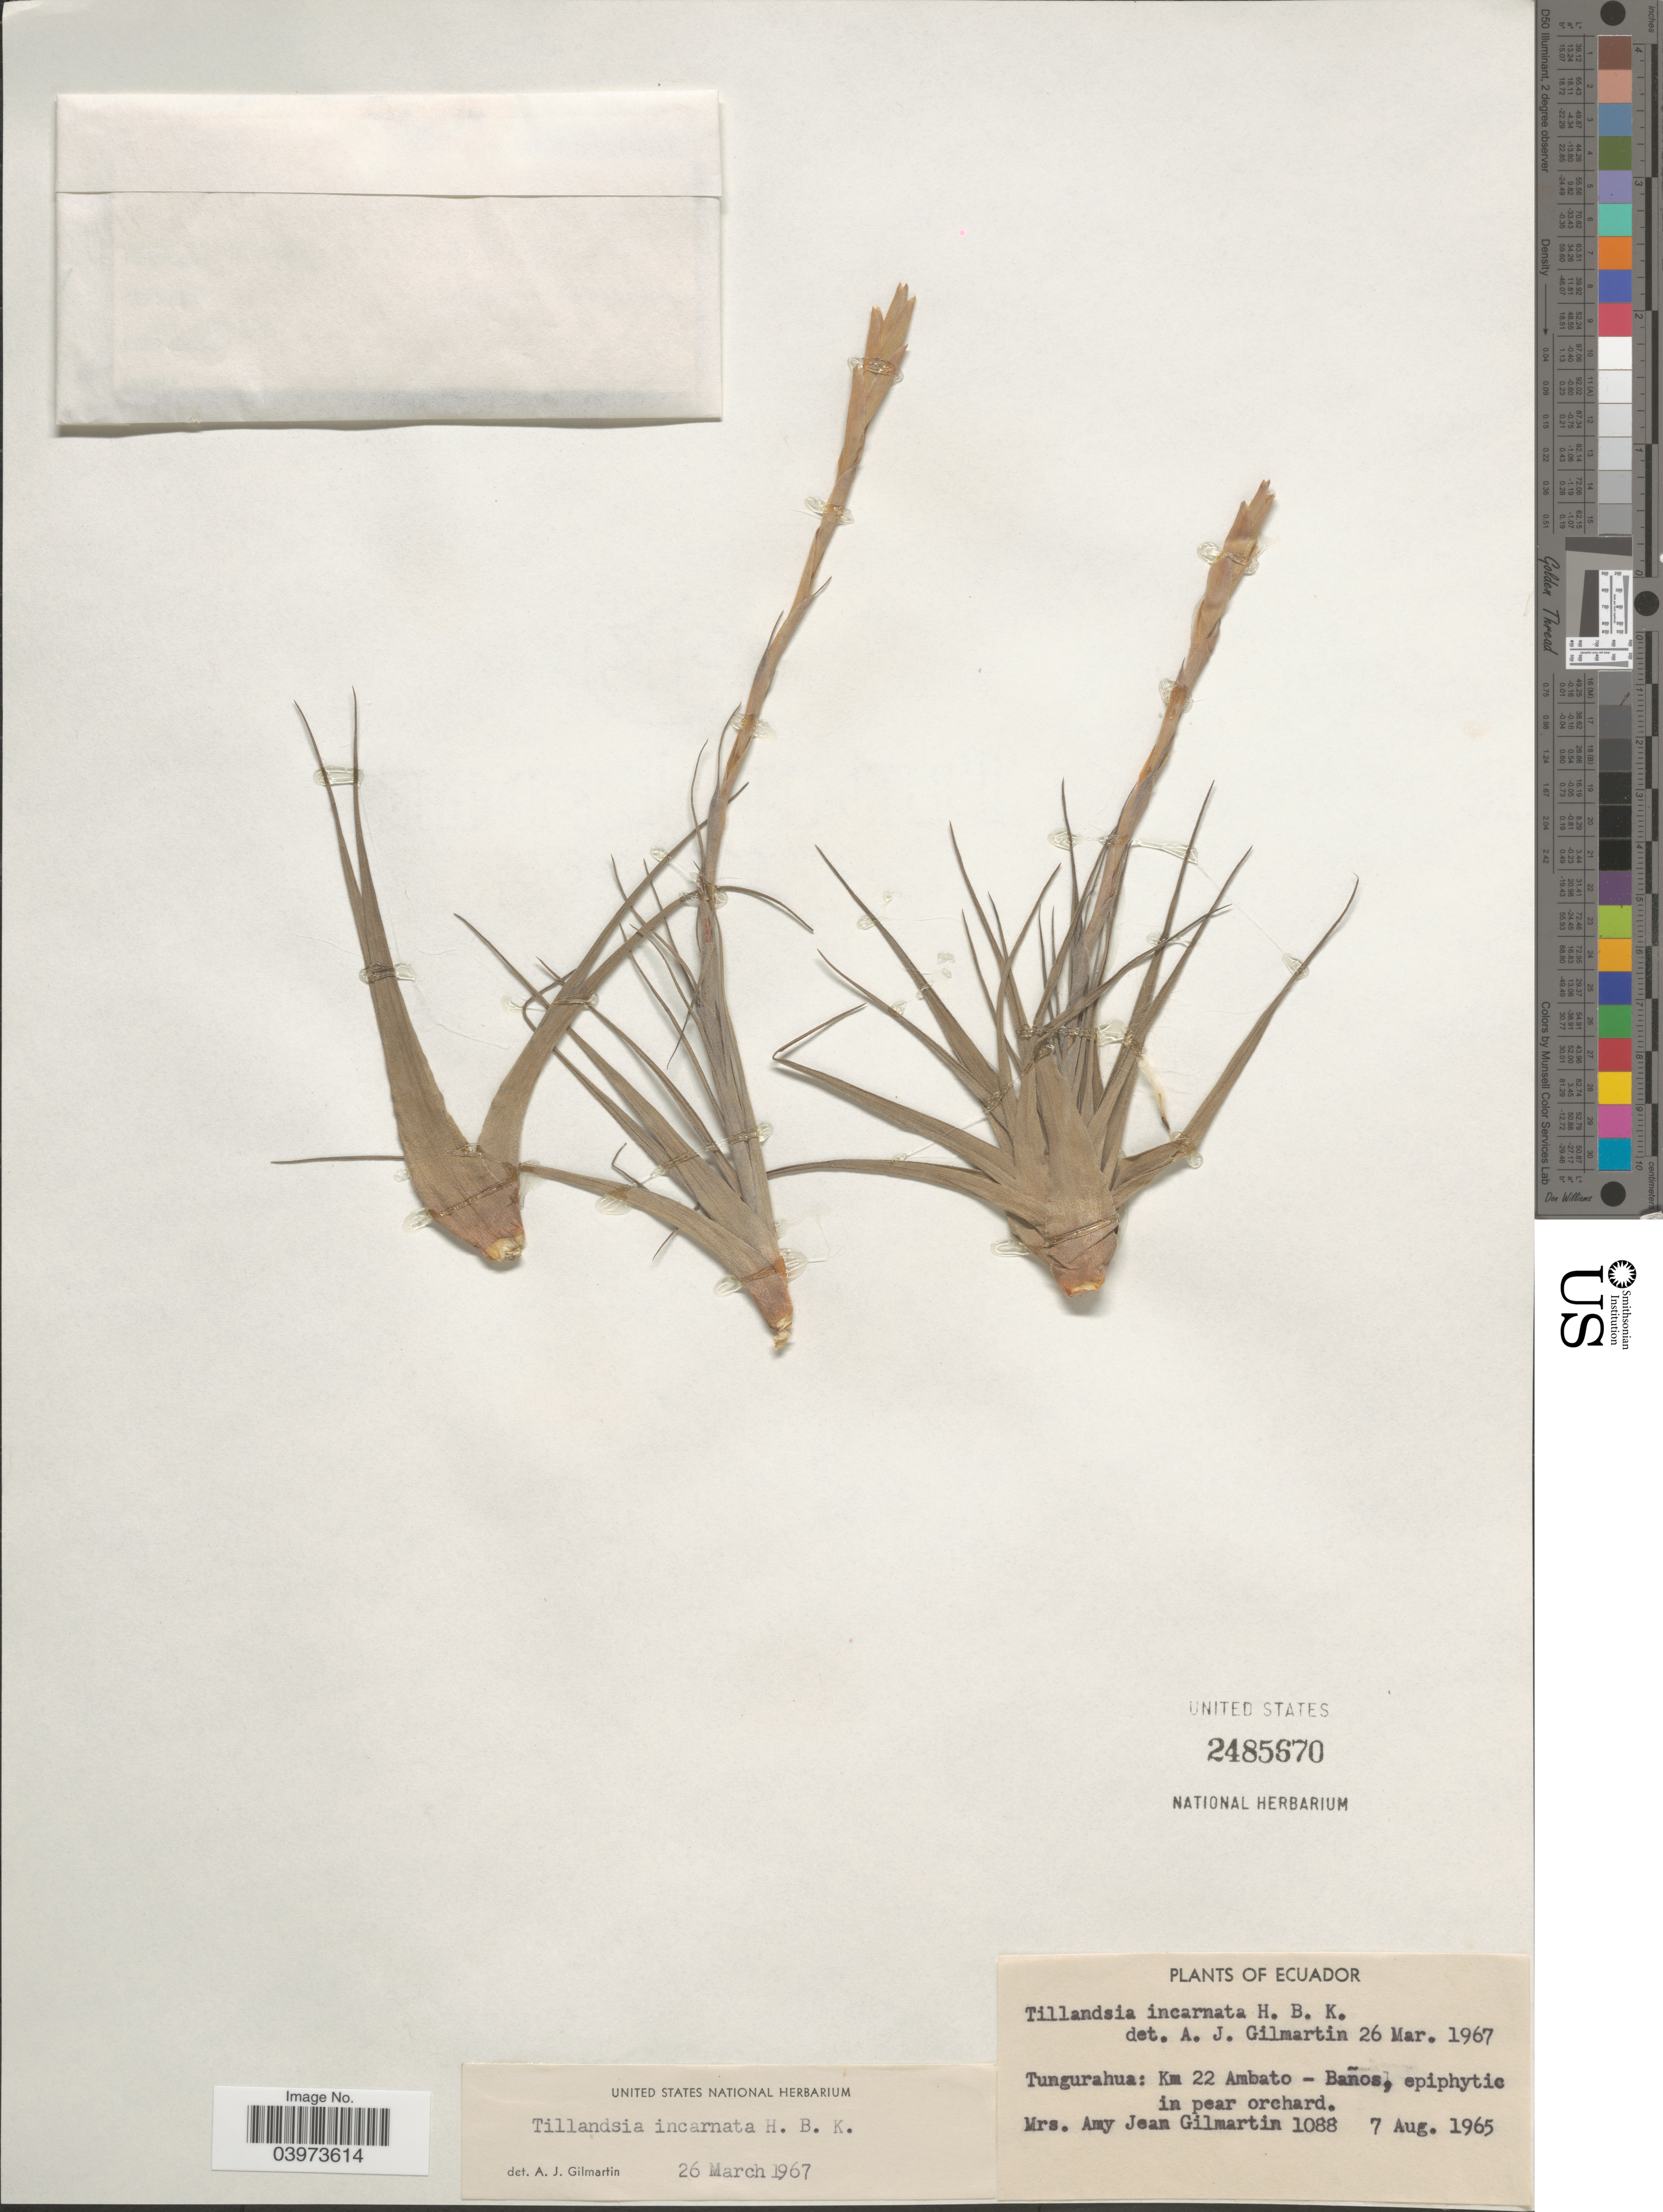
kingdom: Plantae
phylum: Tracheophyta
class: Liliopsida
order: Poales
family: Bromeliaceae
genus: Tillandsia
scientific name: Tillandsia incarnata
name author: Kunth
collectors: A. J. Gilmartin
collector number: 1088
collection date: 1965-08-07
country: Ecuador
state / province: Tungurahua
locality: Km 22 Ambato - Baños.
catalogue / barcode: US 2485670